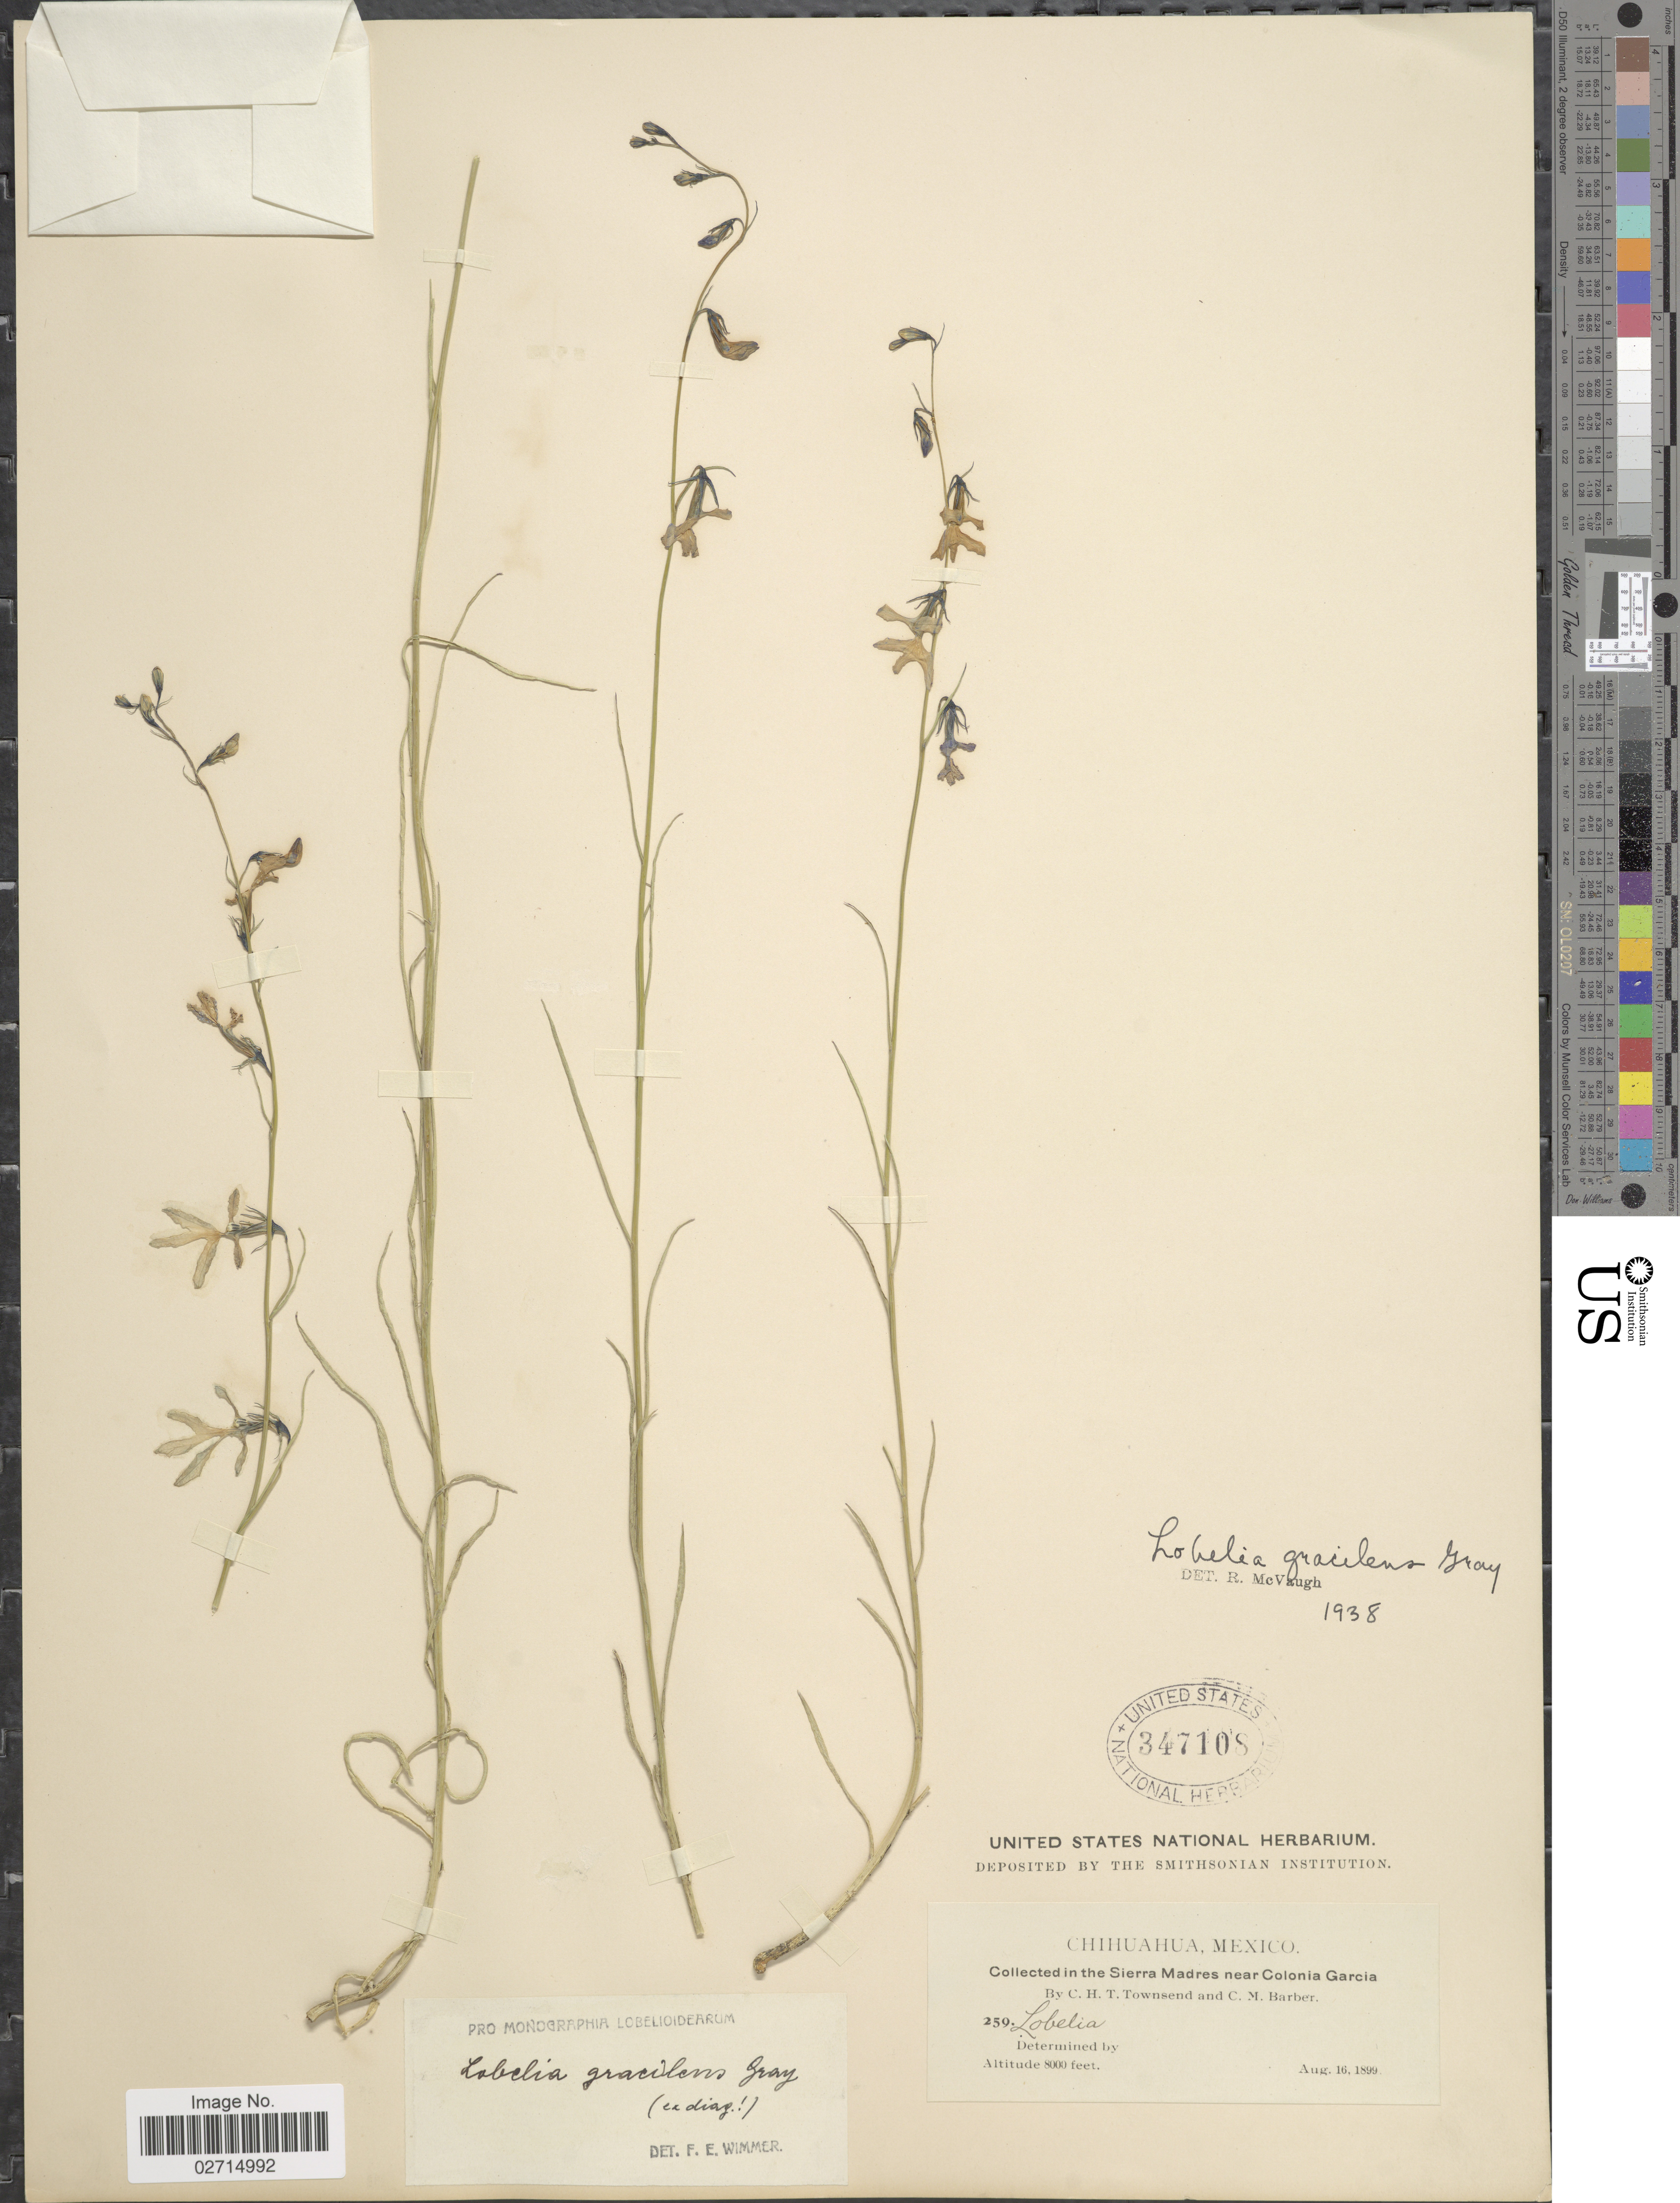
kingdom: Plantae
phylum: Tracheophyta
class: Magnoliopsida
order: Asterales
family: Campanulaceae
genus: Lobelia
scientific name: Lobelia gracilens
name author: A. Gray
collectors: C. H. T. Townsend & C. Barber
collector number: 259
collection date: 1899-08-16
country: Mexico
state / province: Chihuahua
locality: In the Sierra Madres near Colonia Garcia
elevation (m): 2438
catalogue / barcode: US 347108